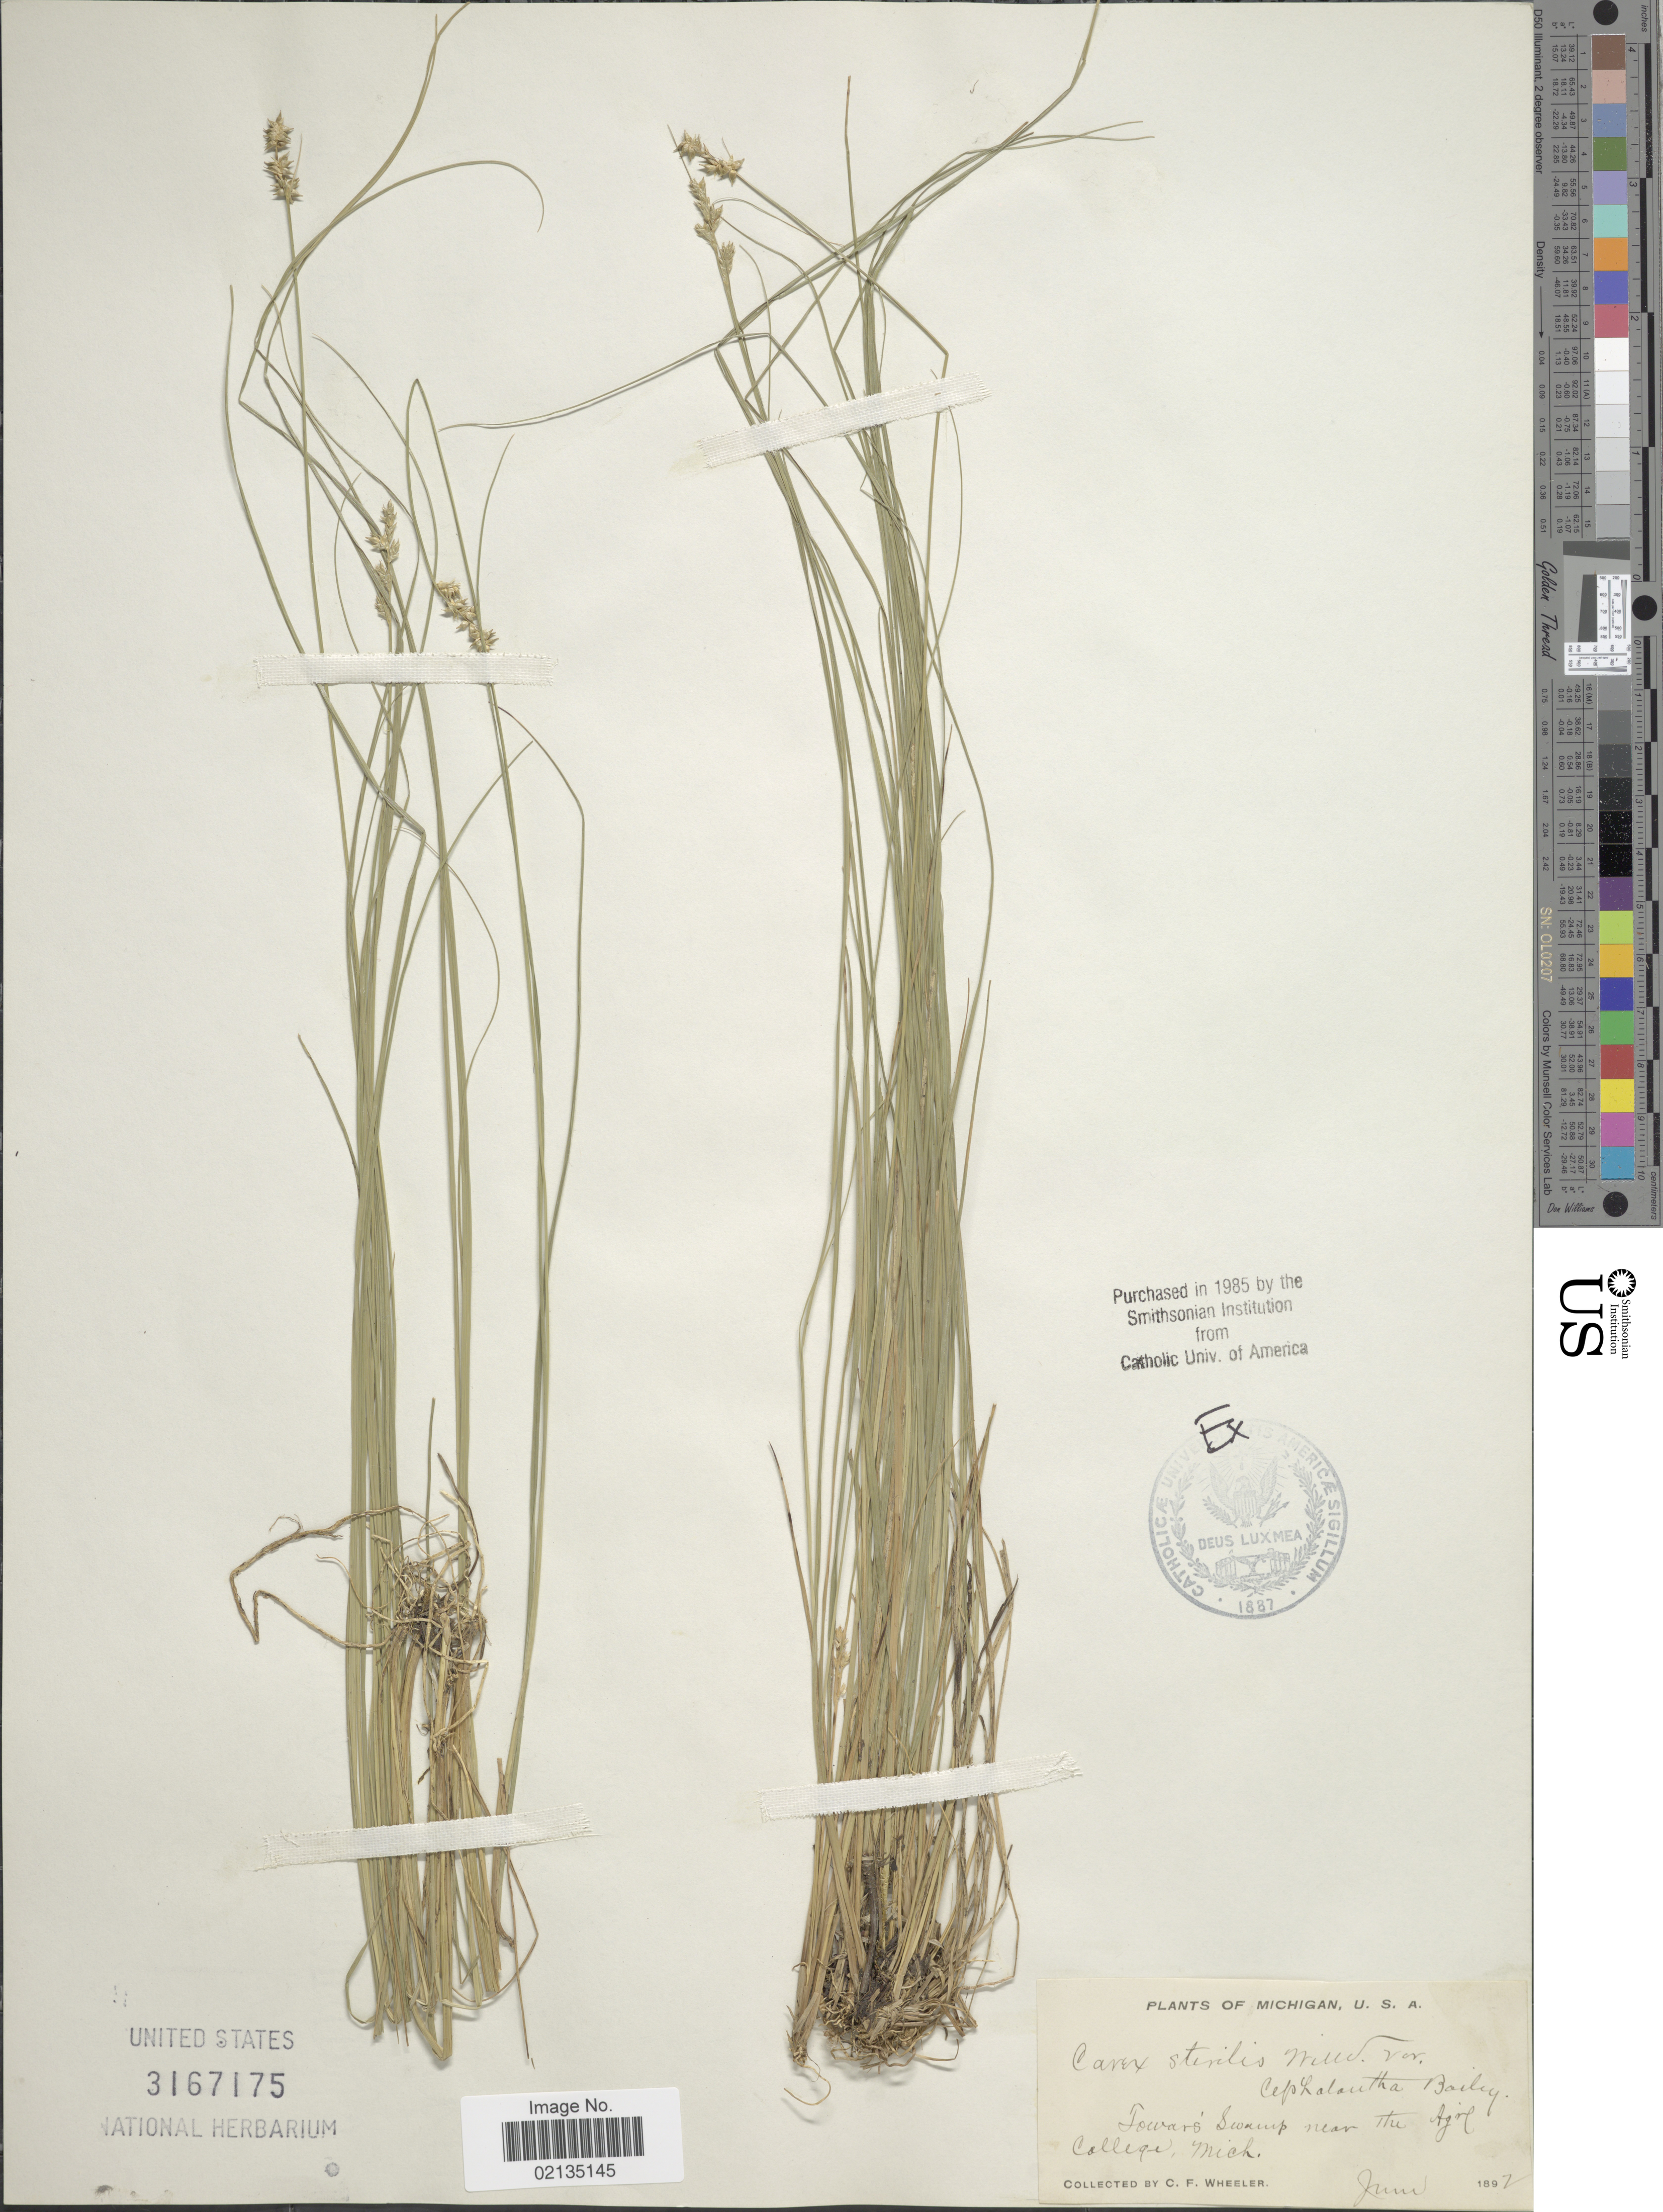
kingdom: Plantae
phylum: Tracheophyta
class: Liliopsida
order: Poales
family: Cyperaceae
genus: Carex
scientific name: Carex sterilis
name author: Willd.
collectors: C. Wheeler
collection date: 1892-06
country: United States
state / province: Michigan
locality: Towars' Swamp Near the Agr'l College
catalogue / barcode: US 3167175